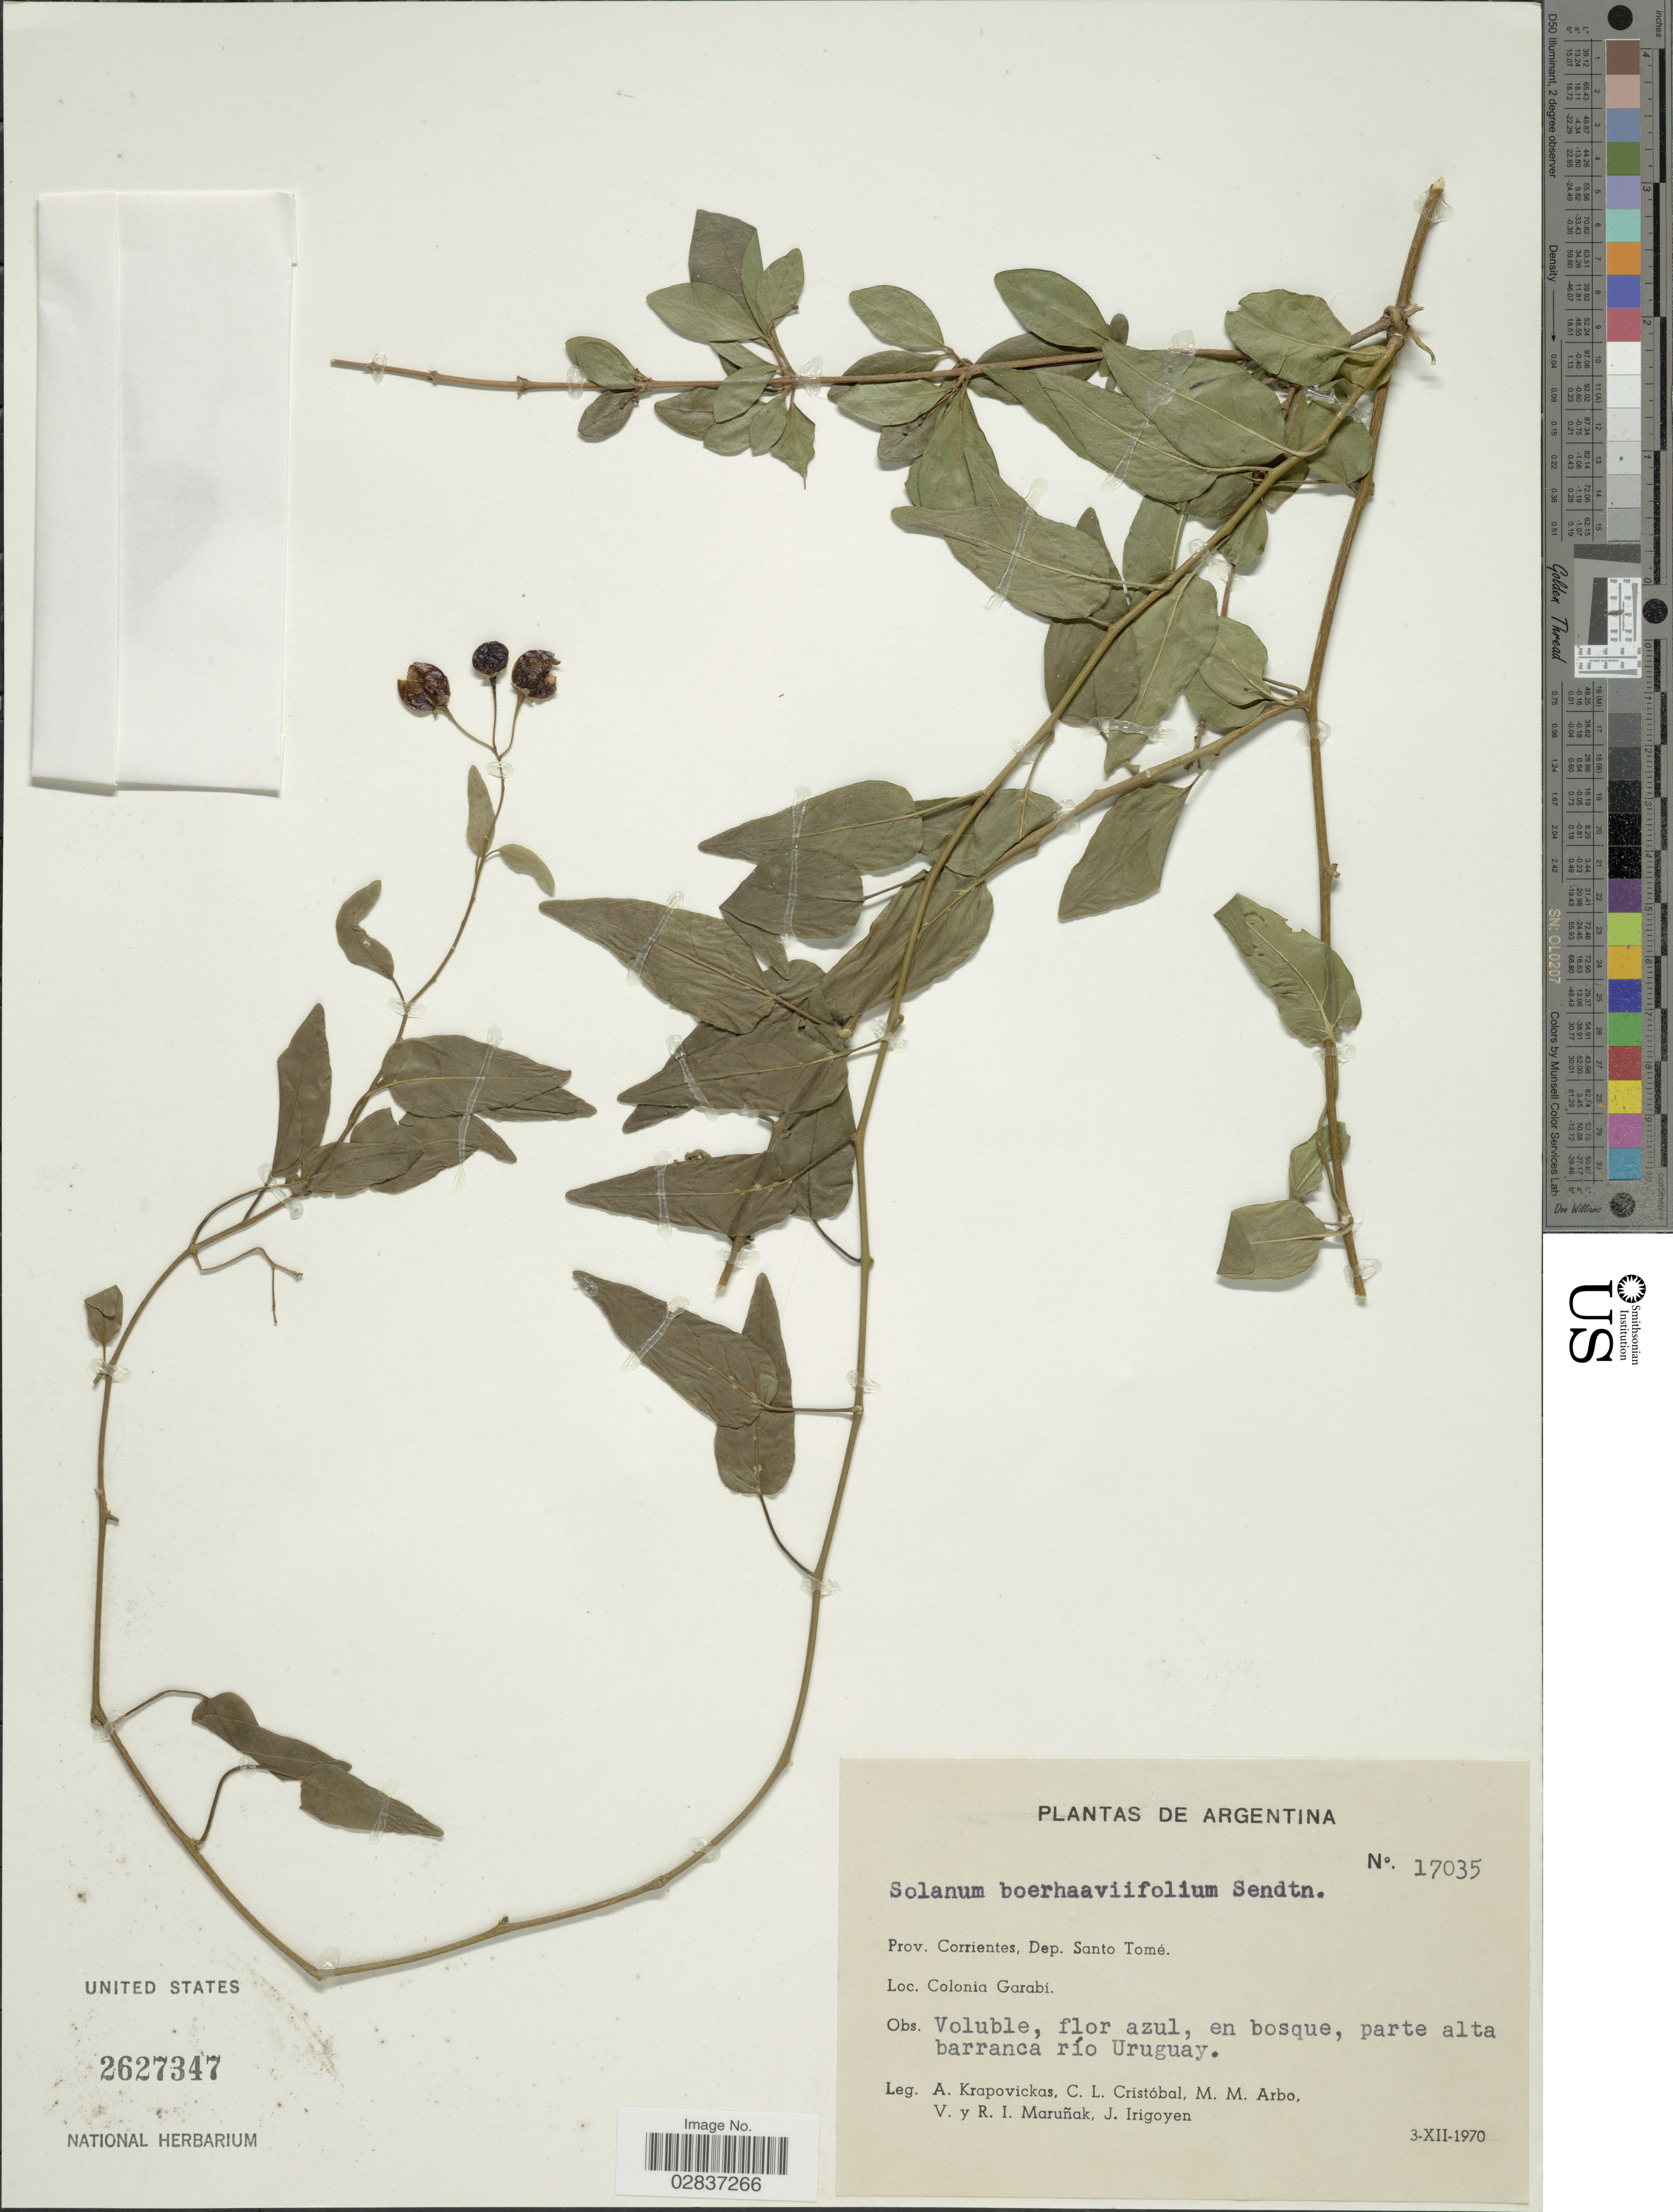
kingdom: Plantae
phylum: Tracheophyta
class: Magnoliopsida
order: Solanales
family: Solanaceae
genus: Solanum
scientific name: Solanum boerhaviifolium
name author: Sendtn.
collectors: A. Krapovickas, C. L. Cristóbal, M. M. Arbo, V. Maruñak & et al.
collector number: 17035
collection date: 1970-12-03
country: Argentina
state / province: Corrientes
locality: Prov. Corrientes, Dep. Santo Tomé, Colonia Garabi, Voluble, flor azul, en bosque, parte alta barranca río Uruguay.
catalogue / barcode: US 2627347